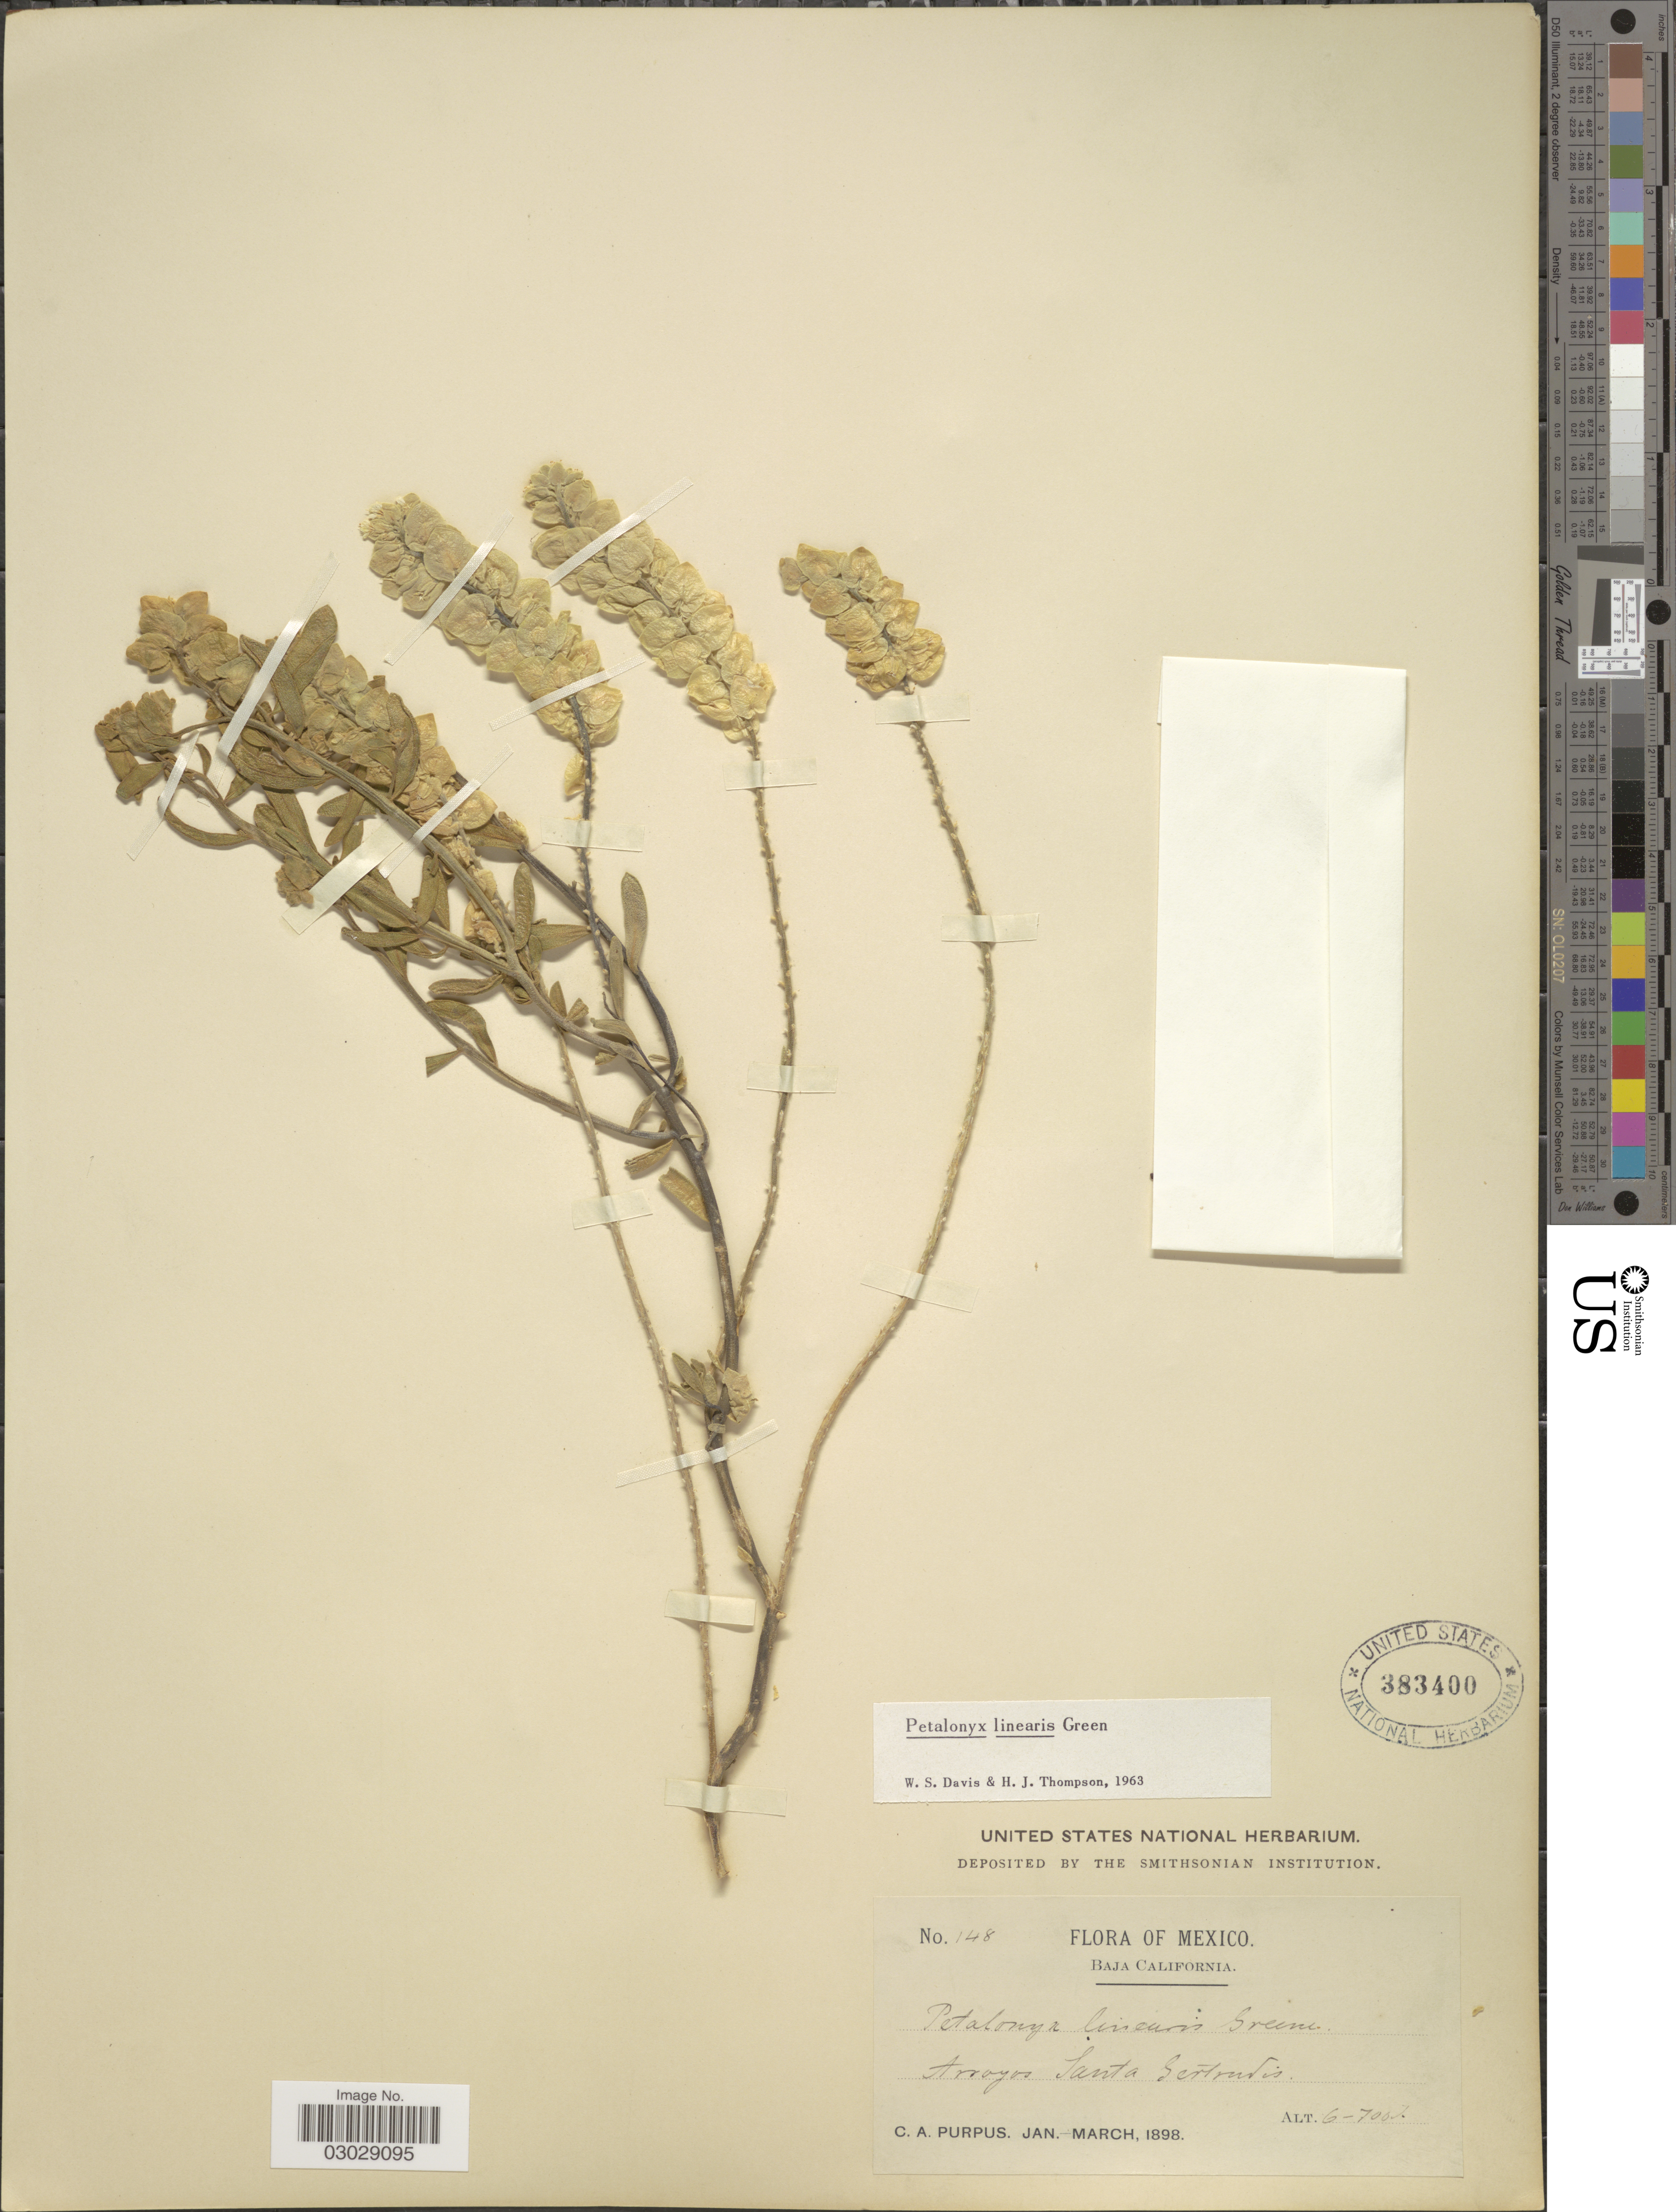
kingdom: Plantae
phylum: Tracheophyta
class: Magnoliopsida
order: Cornales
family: Loasaceae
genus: Petalonyx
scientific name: Petalonyx linearis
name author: Green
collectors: C. A. Purpus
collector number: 148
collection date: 1898-01/1898-03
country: Mexico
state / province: Baja California Norte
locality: Arroyos Santa Gertrudis.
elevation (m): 183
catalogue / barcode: US 383400